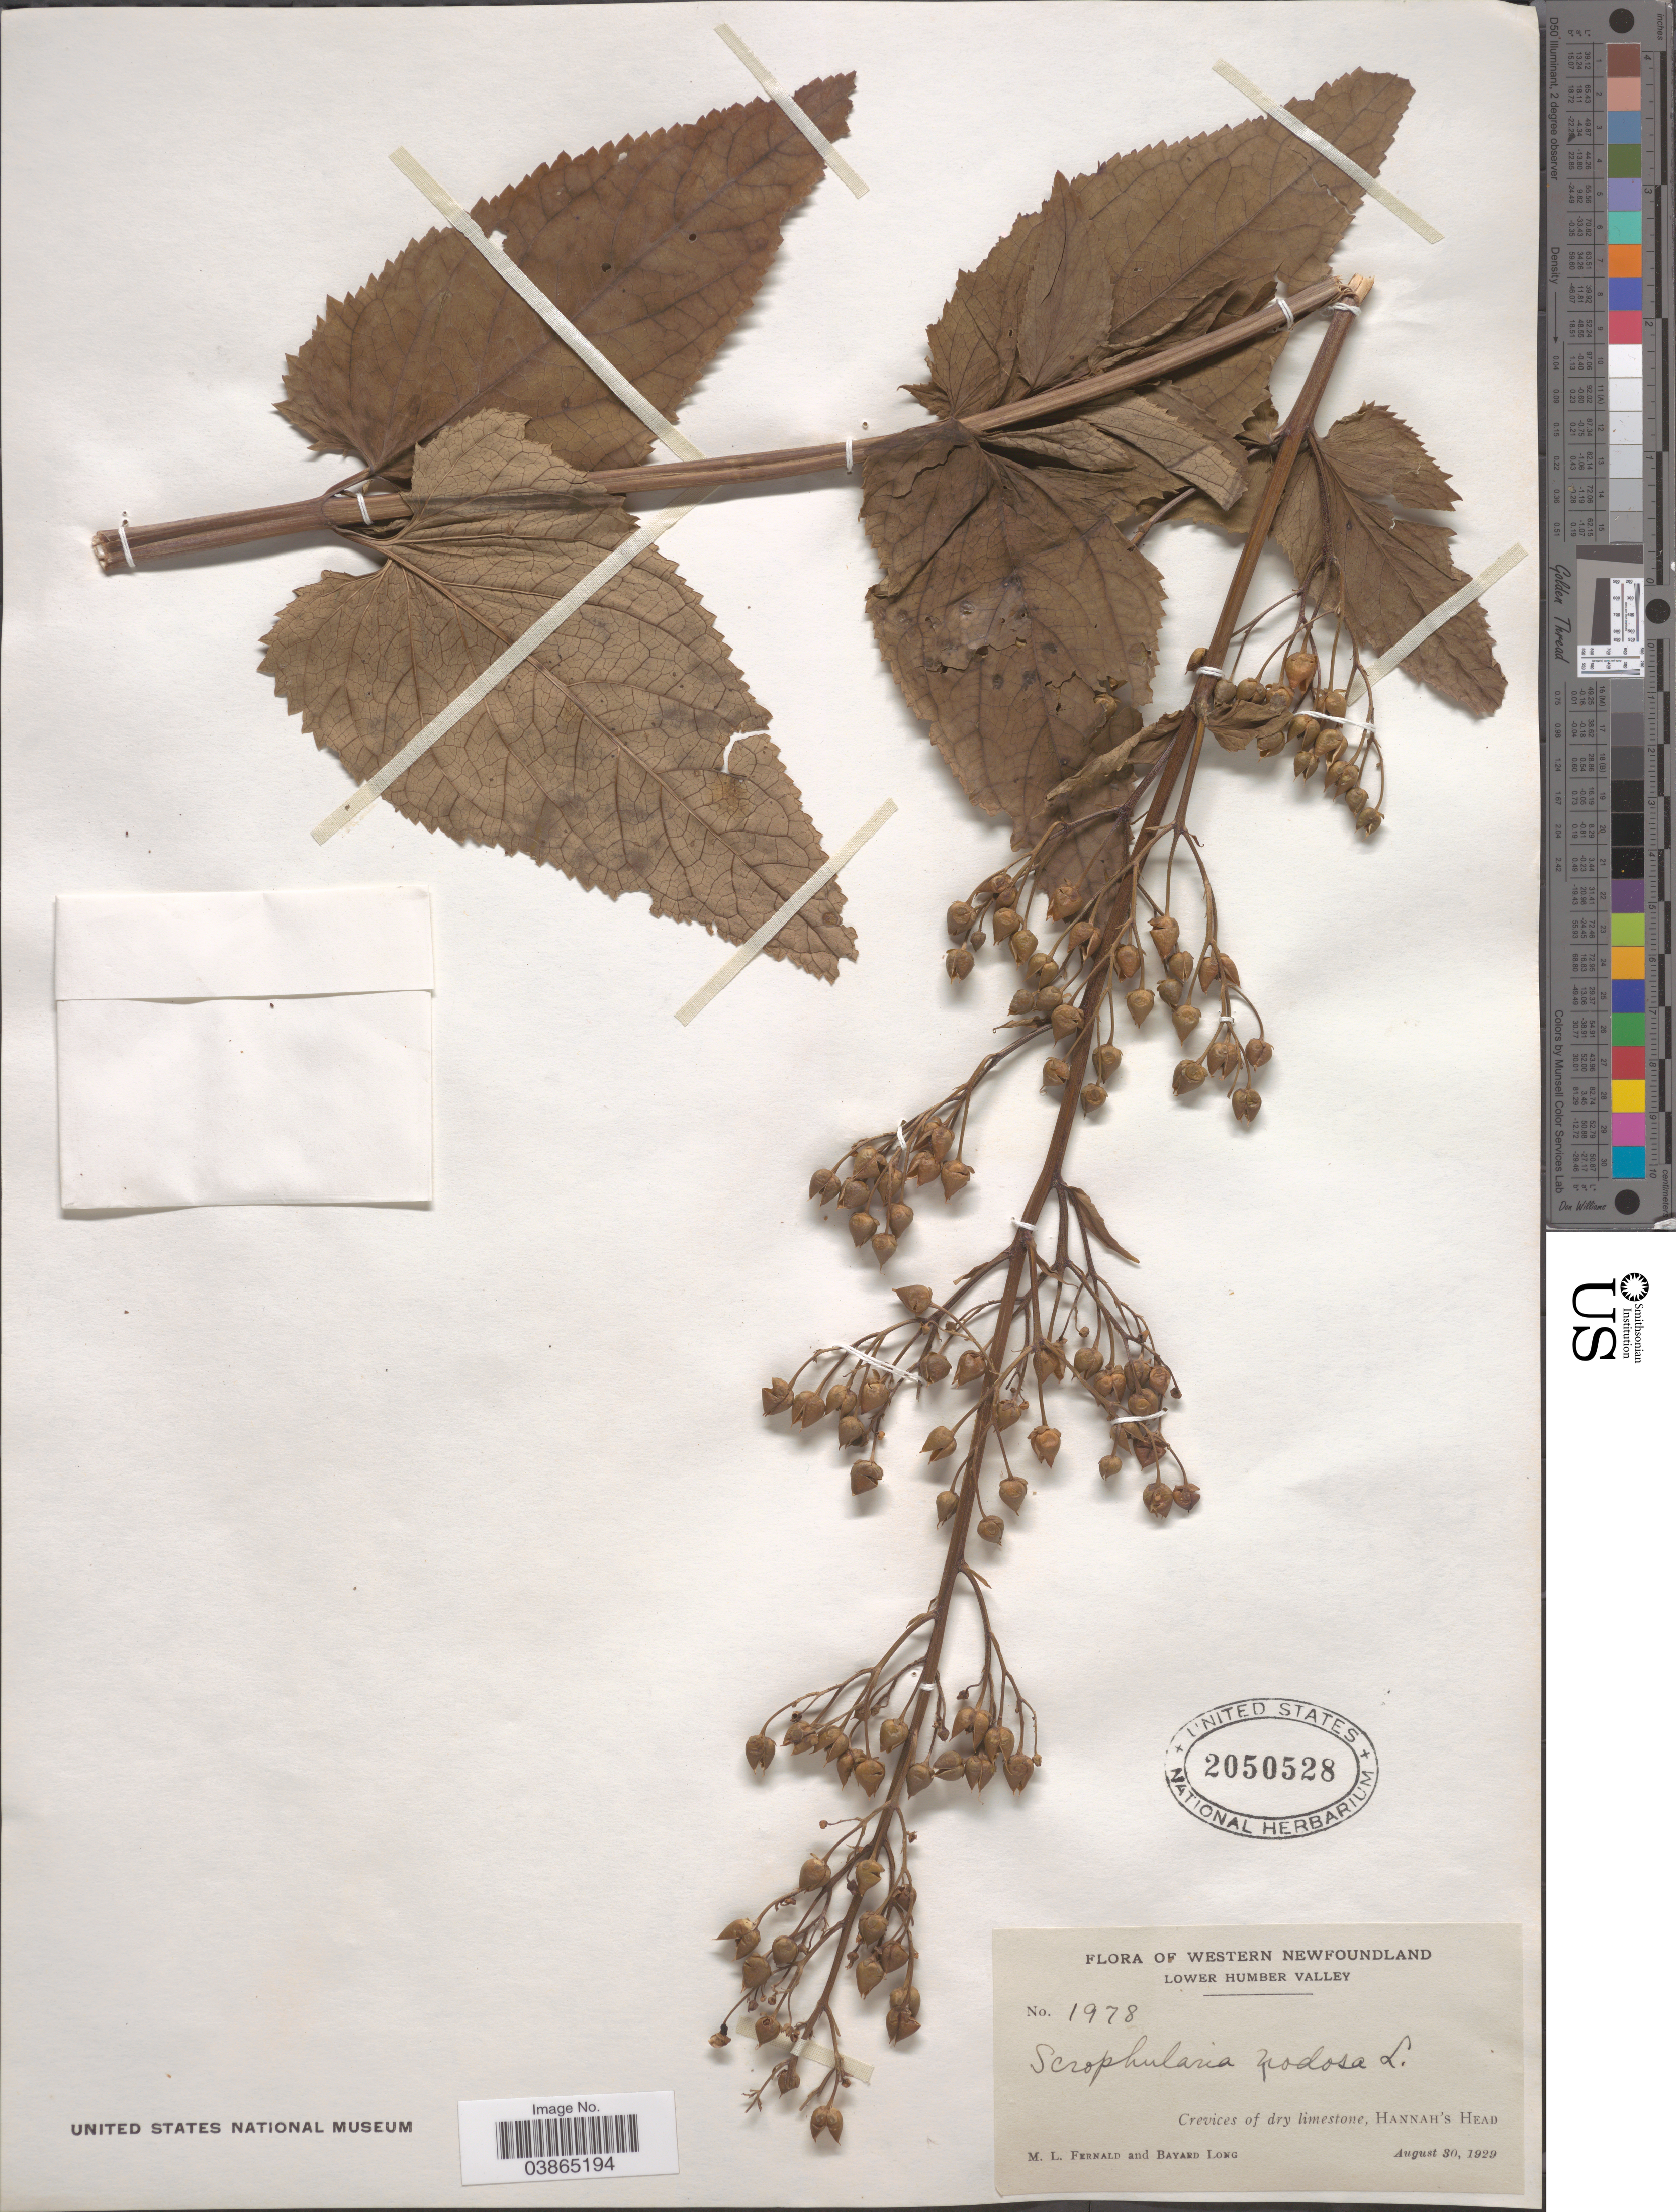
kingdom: Plantae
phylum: Tracheophyta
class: Magnoliopsida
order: Lamiales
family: Scrophulariaceae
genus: Scrophularia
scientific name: Scrophularia nodosa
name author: L.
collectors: M. L. Fernald & B. Long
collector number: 1978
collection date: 1929-08-30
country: Canada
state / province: Newfoundland and Labrador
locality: Western Newfoundland. Lower Humber Valley. Crevices of dry limestone, Hannah's Head.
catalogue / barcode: US 2050528